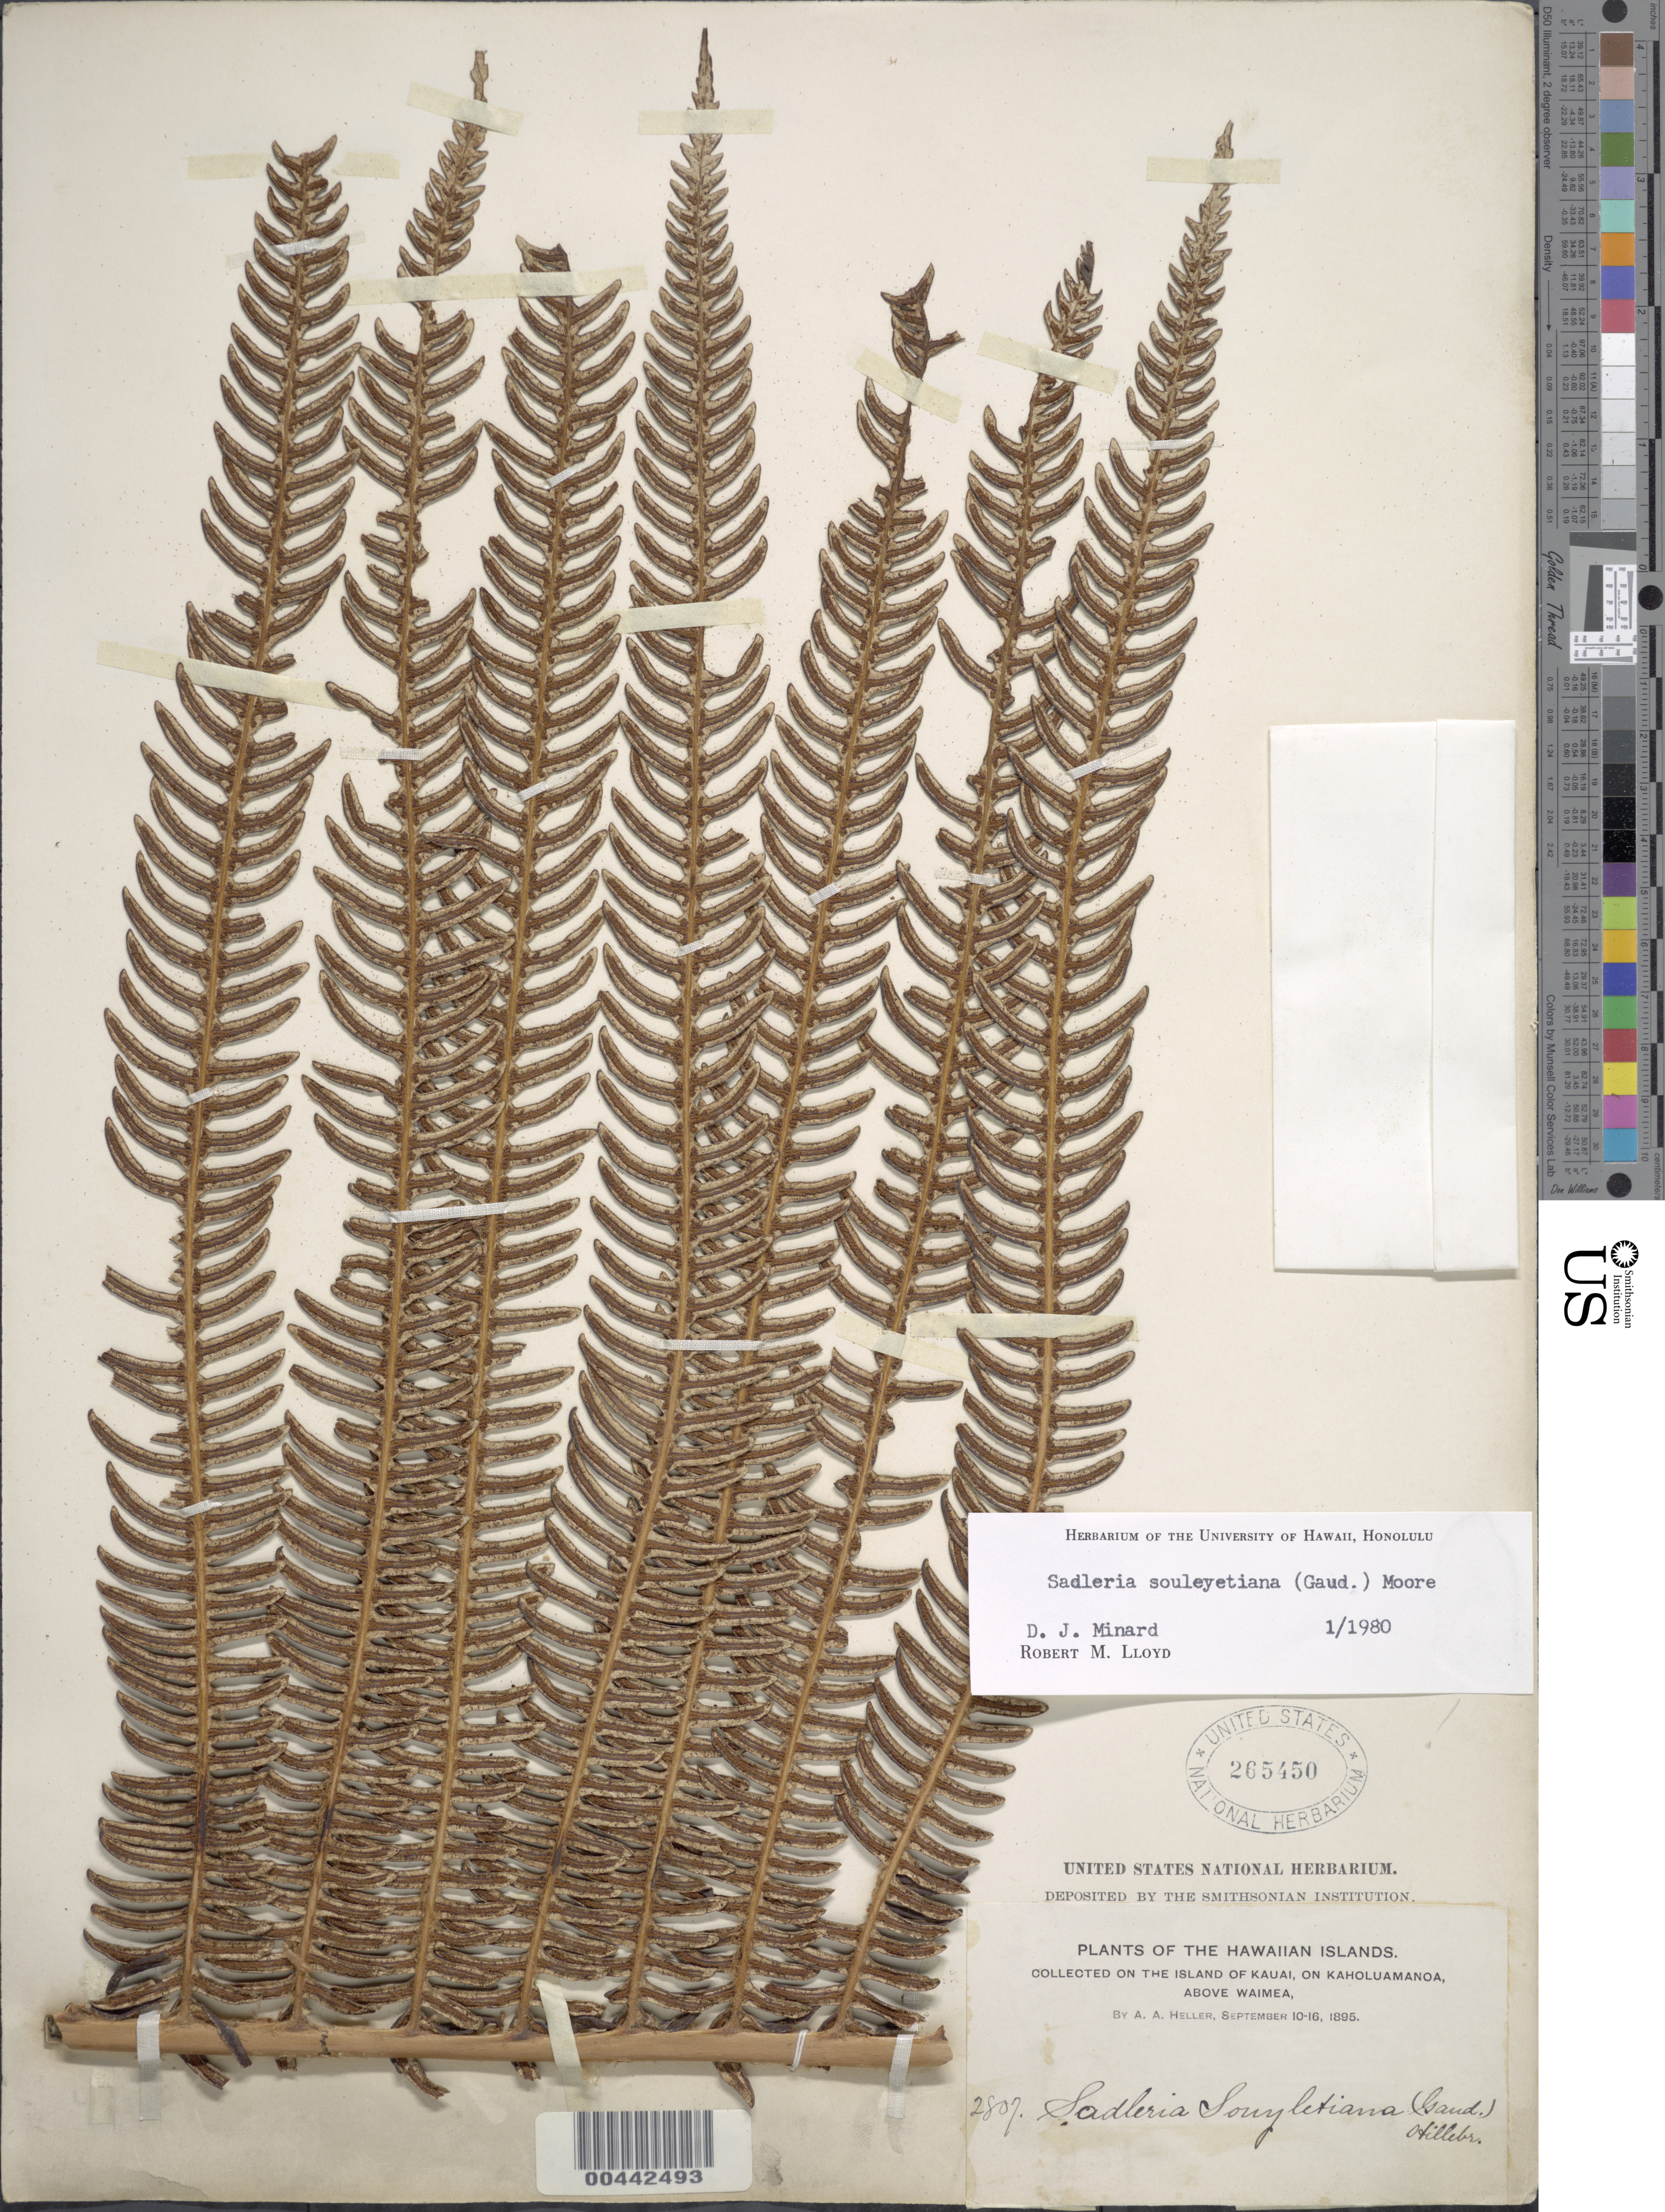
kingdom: Plantae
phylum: Tracheophyta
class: Polypodiopsida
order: Polypodiales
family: Blechnaceae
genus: Sadleria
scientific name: Sadleria souleytiana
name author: (Gaudich.) T. Moore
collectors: A. A. Heller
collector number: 2807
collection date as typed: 10 Sep 1895 to 16 Sep 1895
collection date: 1895-09-10/1895-09-16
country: United States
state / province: Hawaii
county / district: Kauai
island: Kaua'i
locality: On Kaholuamanoa, above Waimea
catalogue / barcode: US 265450